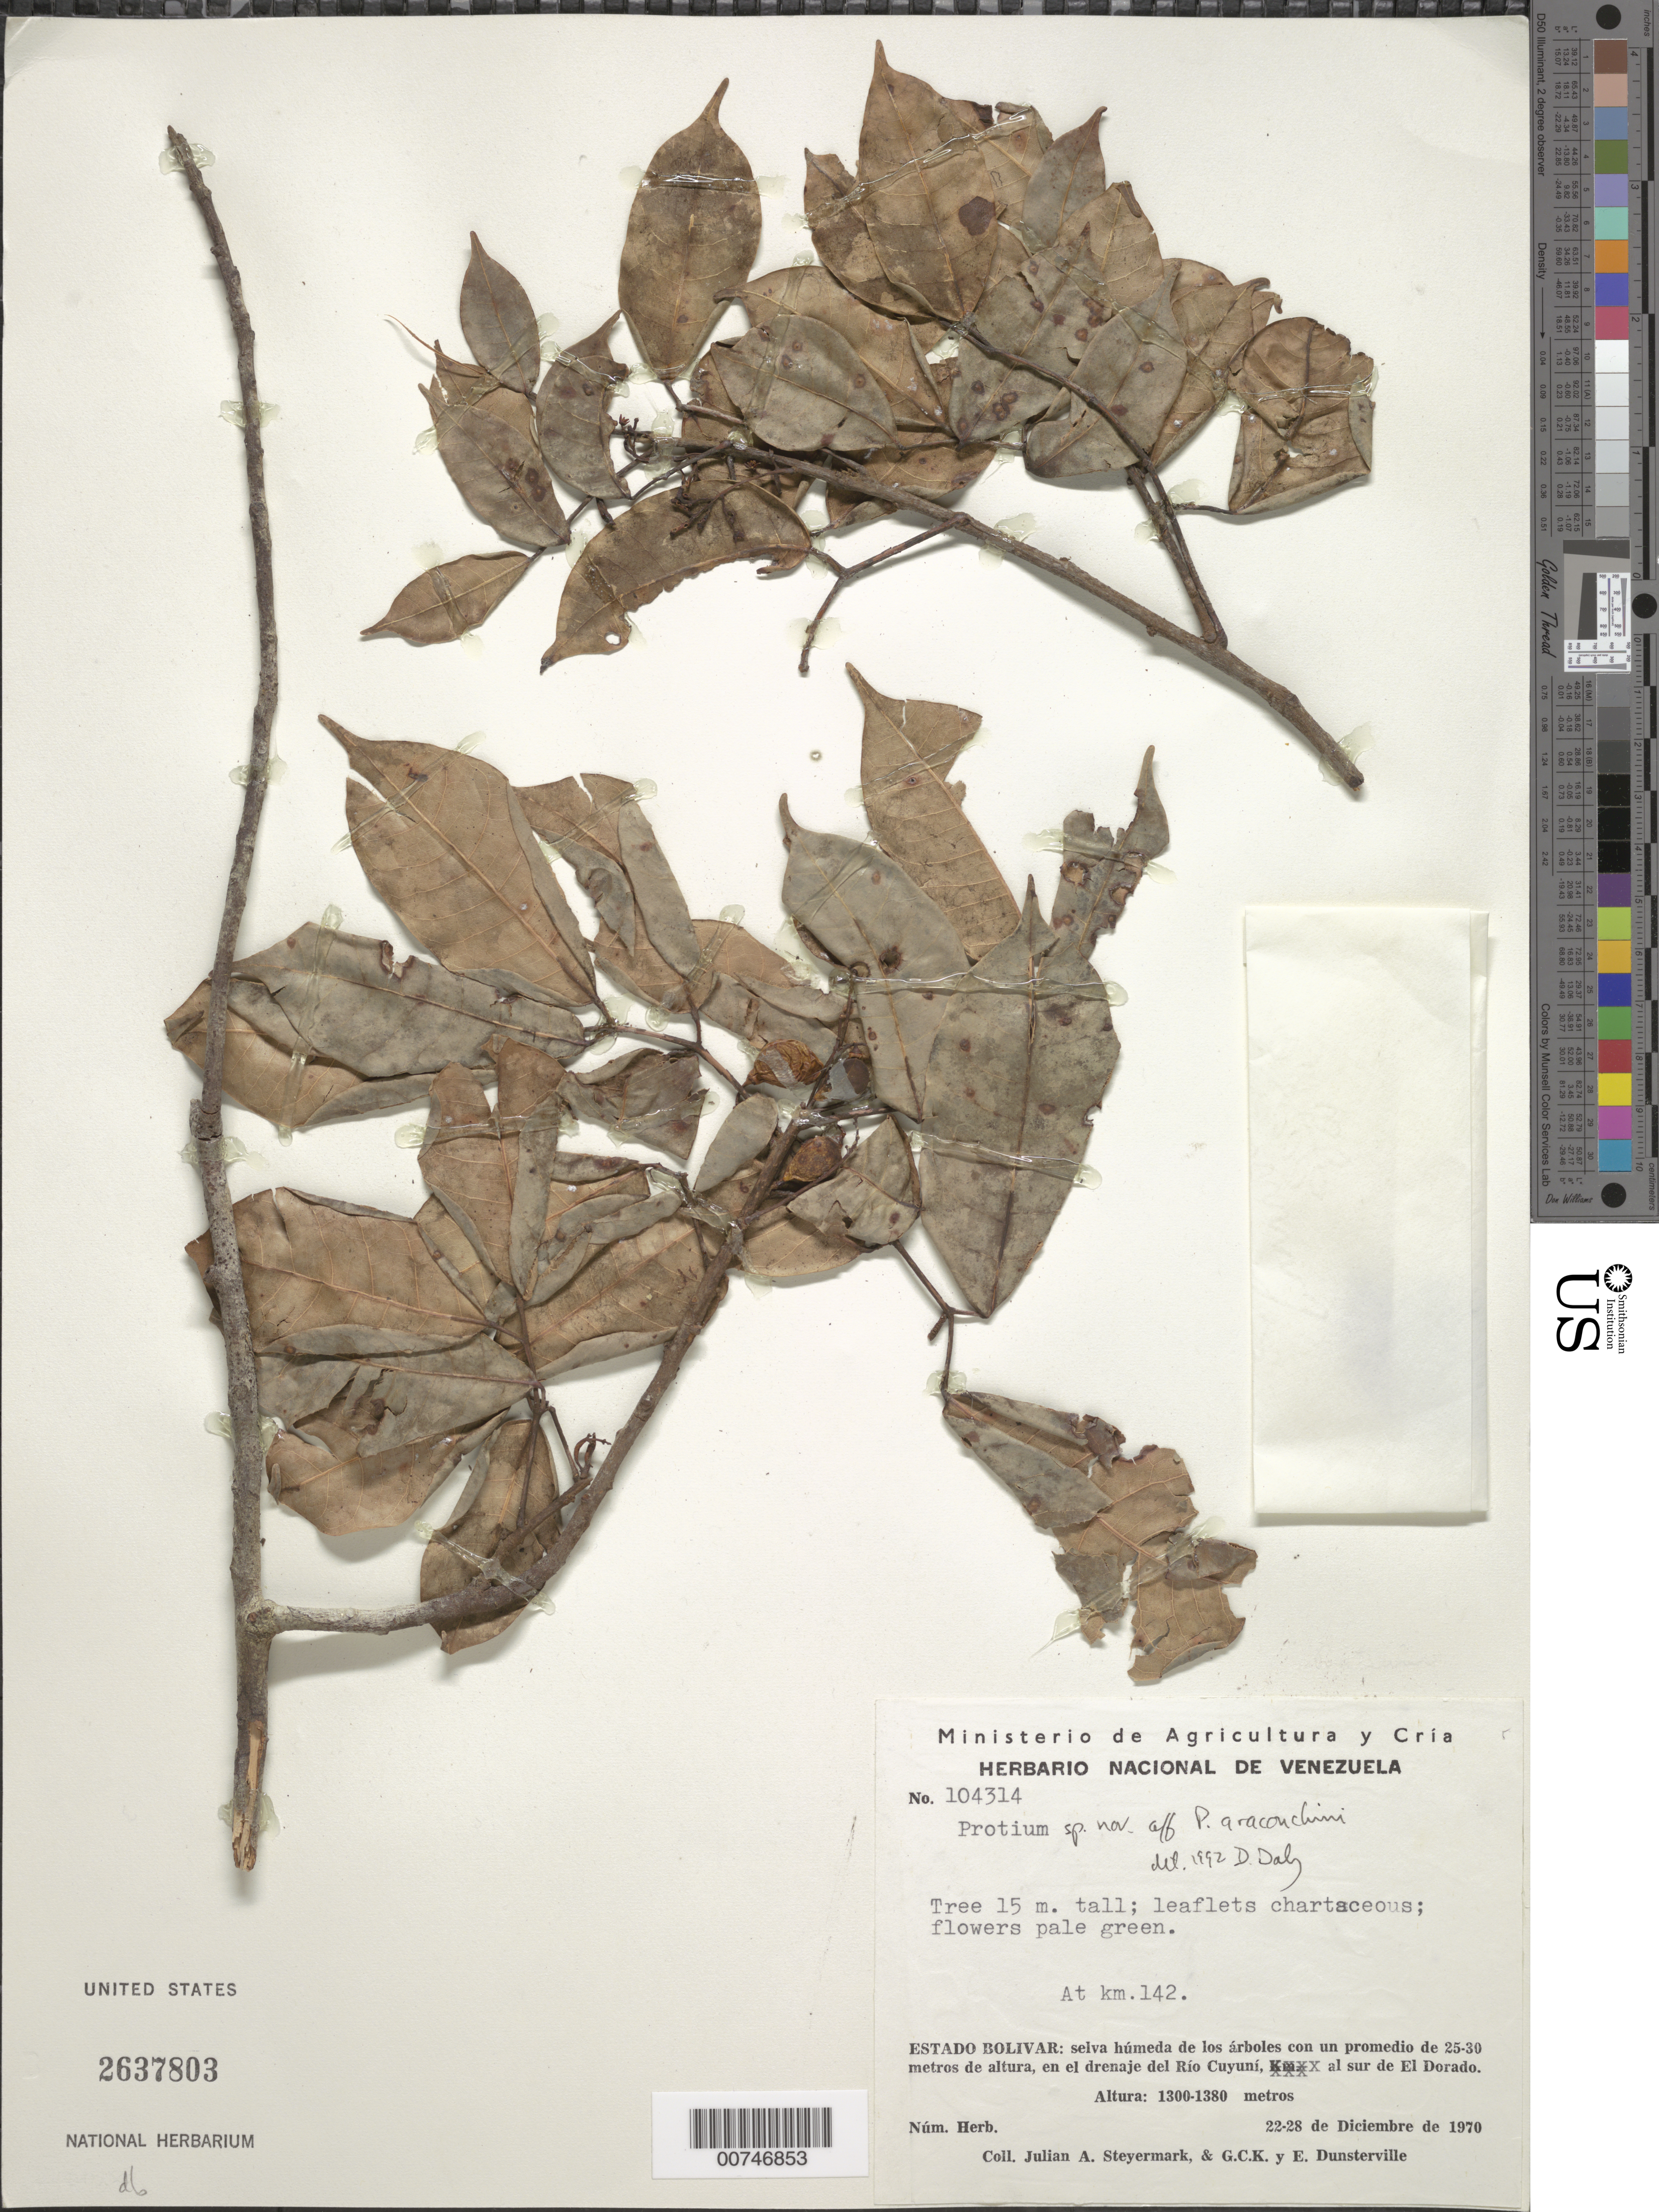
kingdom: Plantae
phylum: Tracheophyta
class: Magnoliopsida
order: Sapindales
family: Burseraceae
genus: Protium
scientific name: Protium aracouchini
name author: (Aubl.) Marchand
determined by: Daly, D. C.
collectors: J. Steyermark, G. C. K. Dunsterville & E. Dunsterville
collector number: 104314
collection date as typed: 22-Dec-70 to 28-Dec-70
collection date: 1970-12-22/1970-12-28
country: Venezuela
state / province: Bolívar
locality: Río Cuyuni, S of El Dorado, km 142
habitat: Selva húmeda de los arboles con un promedio de 25-30 metros de alturaen el drenaje del rio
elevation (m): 1300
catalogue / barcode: US 2637803